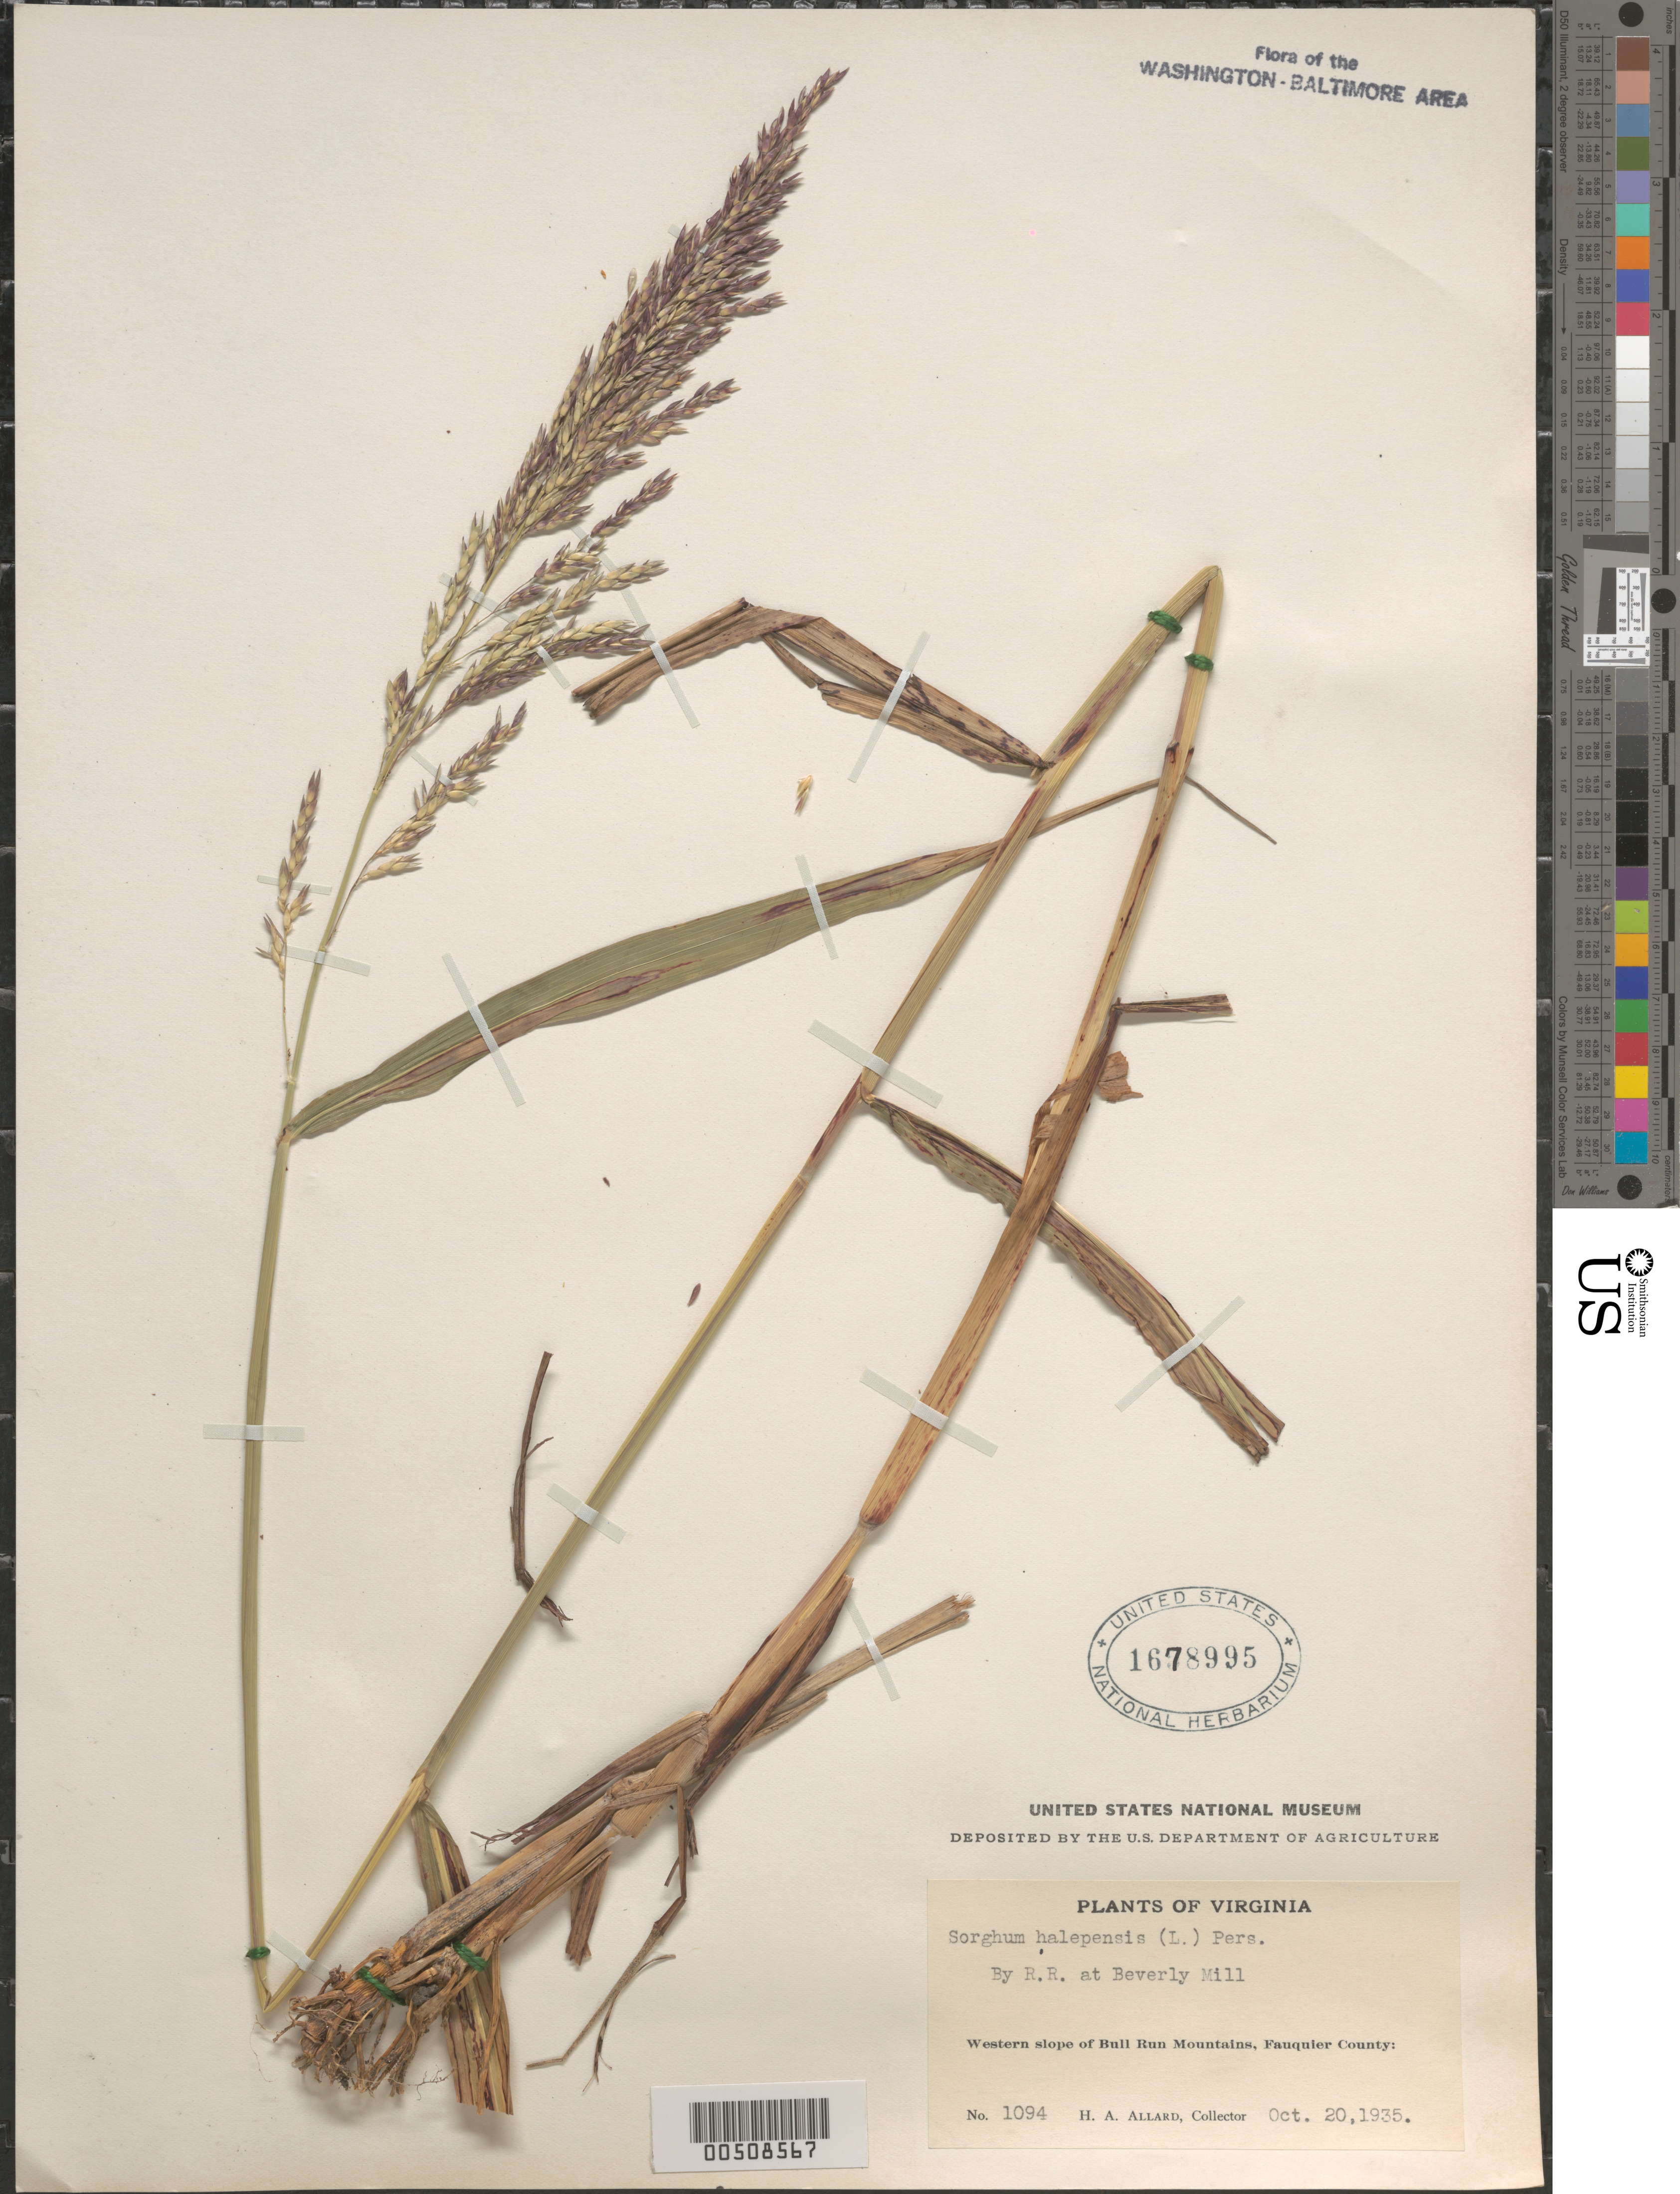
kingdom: Plantae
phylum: Tracheophyta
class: Liliopsida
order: Poales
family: Poaceae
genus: Sorghum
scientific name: Sorghum halepense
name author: (L.) Pers.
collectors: H. A. Allard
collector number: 1094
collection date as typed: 20 Oct 1935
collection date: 1935-10-20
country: United States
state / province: Virginia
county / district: Fauquier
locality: W slope of Bull Run Mts, RR at Beverly Mill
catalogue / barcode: US 1678995